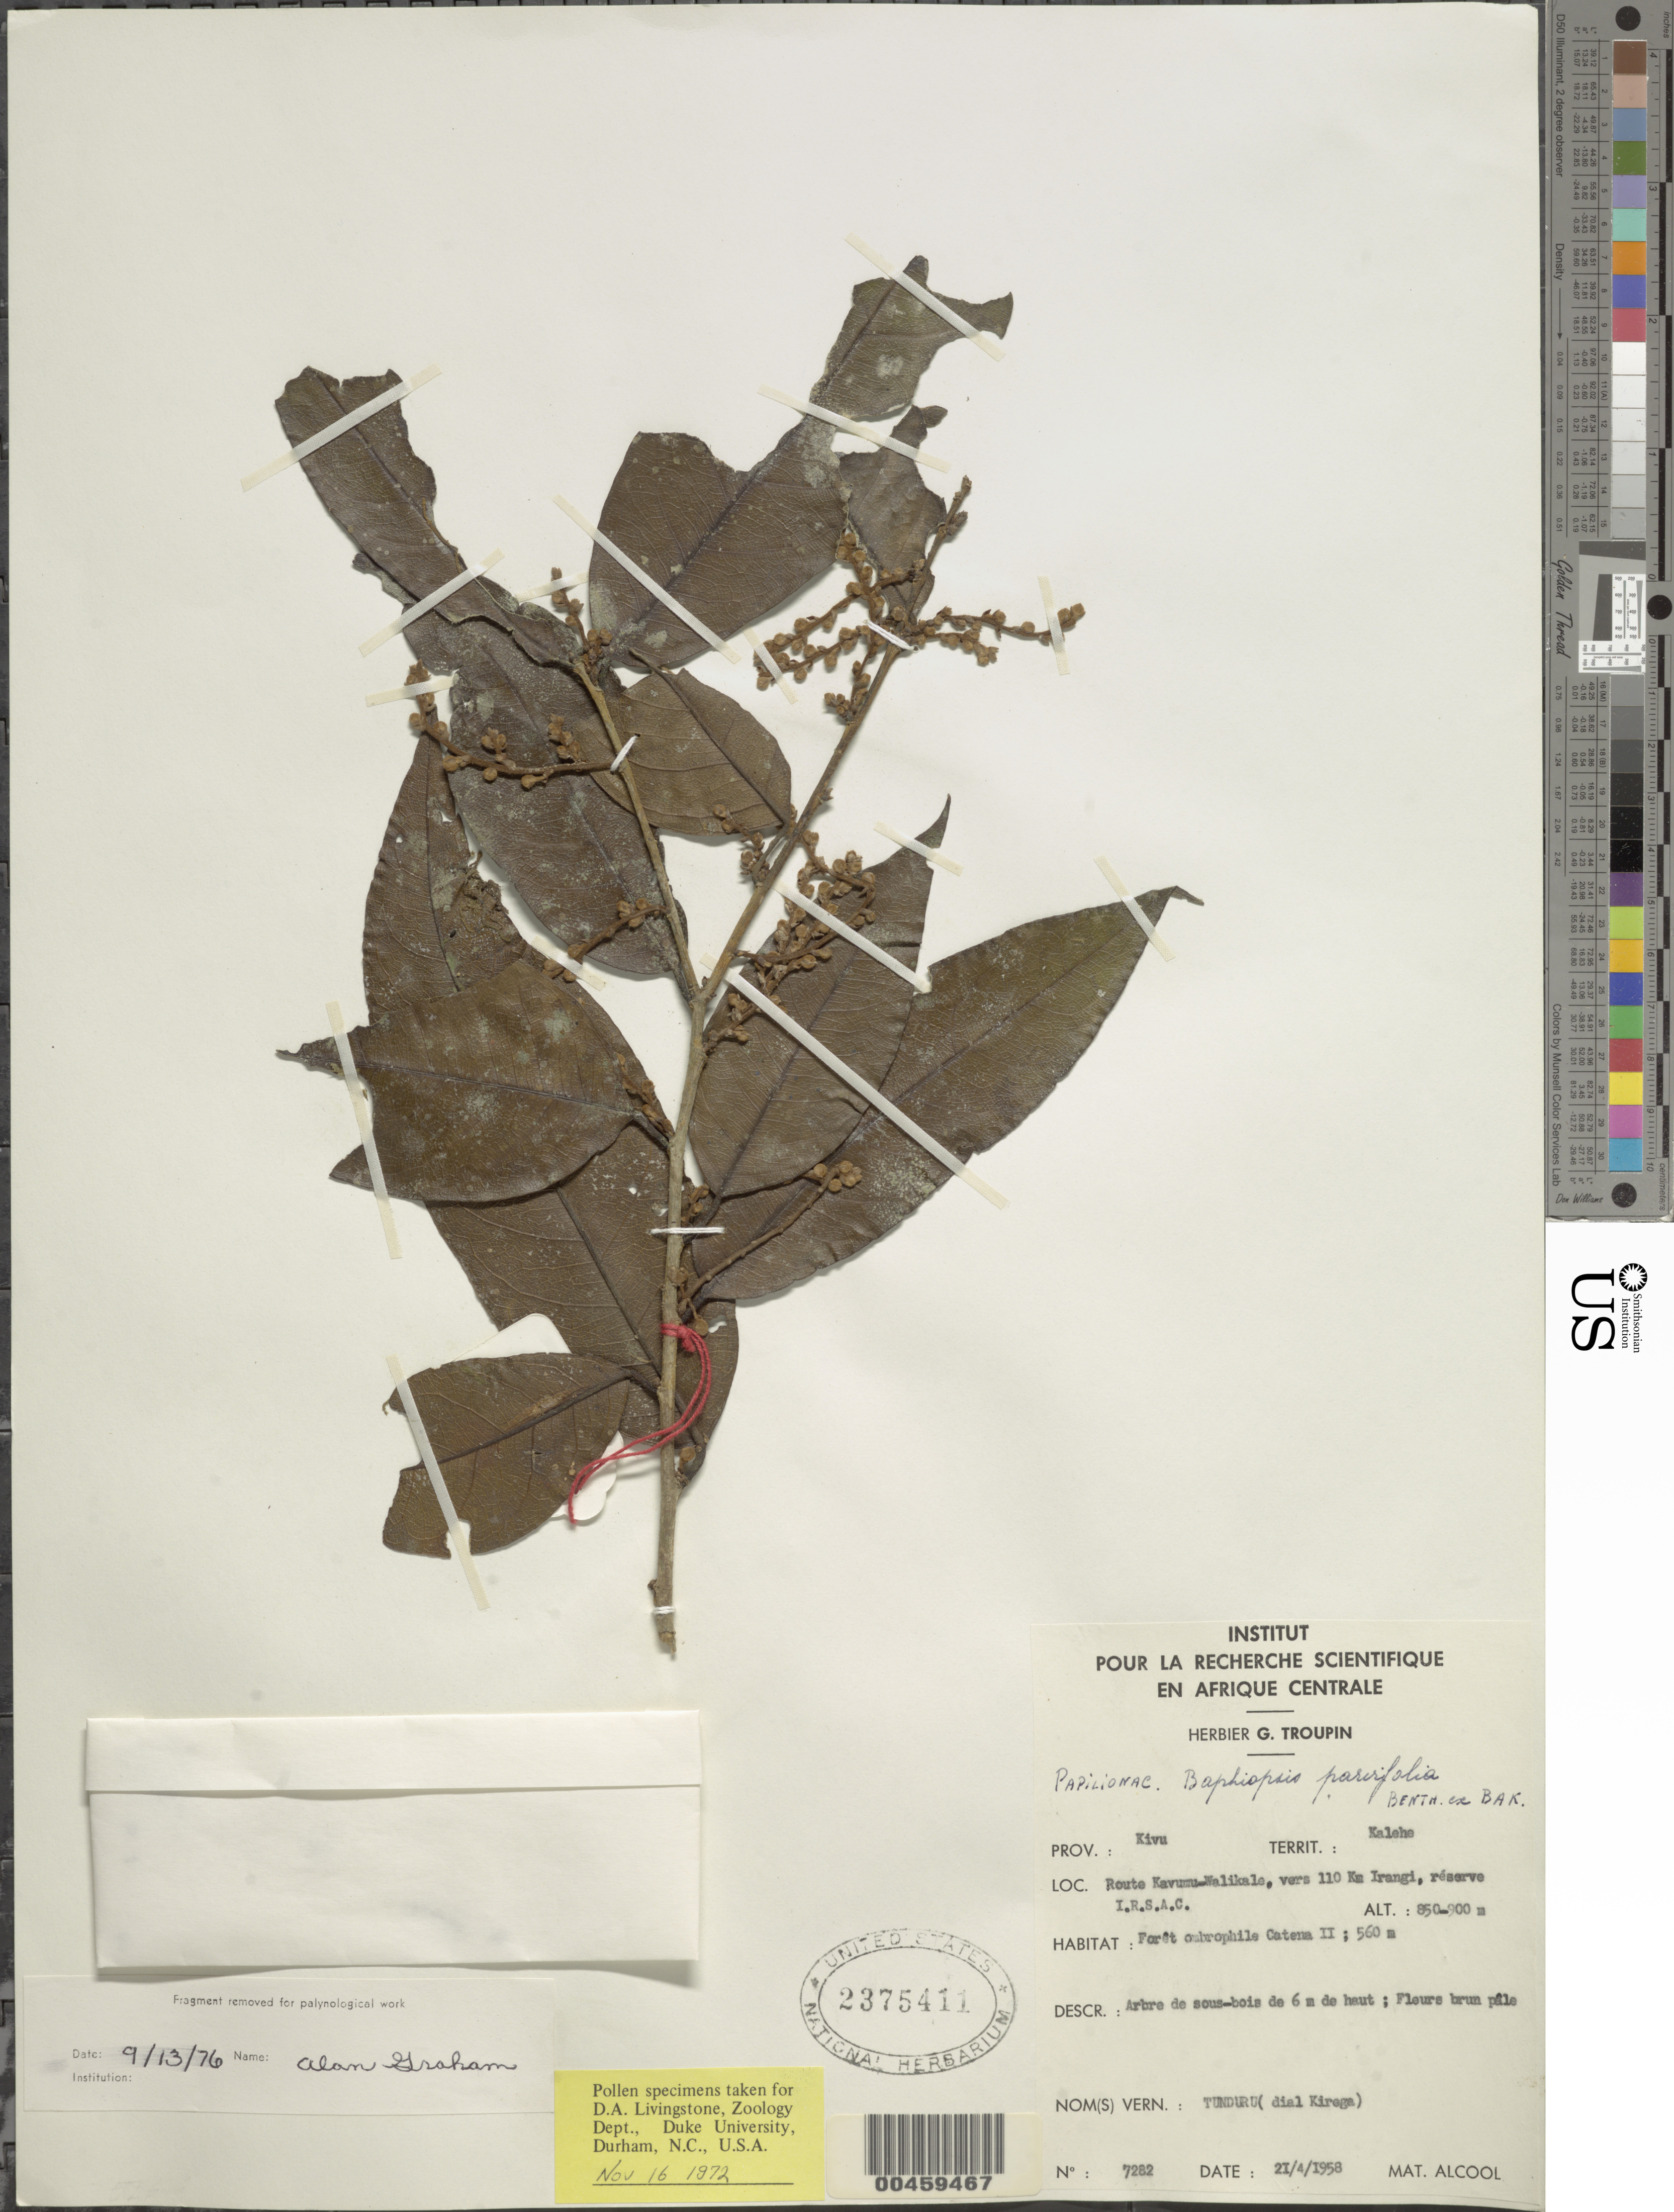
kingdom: Plantae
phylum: Tracheophyta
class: Magnoliopsida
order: Fabales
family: Fabaceae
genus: Baphiopsis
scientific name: Baphiopsis parviflora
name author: Benth. ex Baker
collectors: G. Troupin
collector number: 7282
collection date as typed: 21 Apr 1958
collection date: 1958-04-21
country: Congo, Democratic Republic of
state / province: Sud-Kivu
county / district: Kalehe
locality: Route Kavumu - Walikale, vers 110 km Irangi, reserve IRSAC.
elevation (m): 850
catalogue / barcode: US 2375411